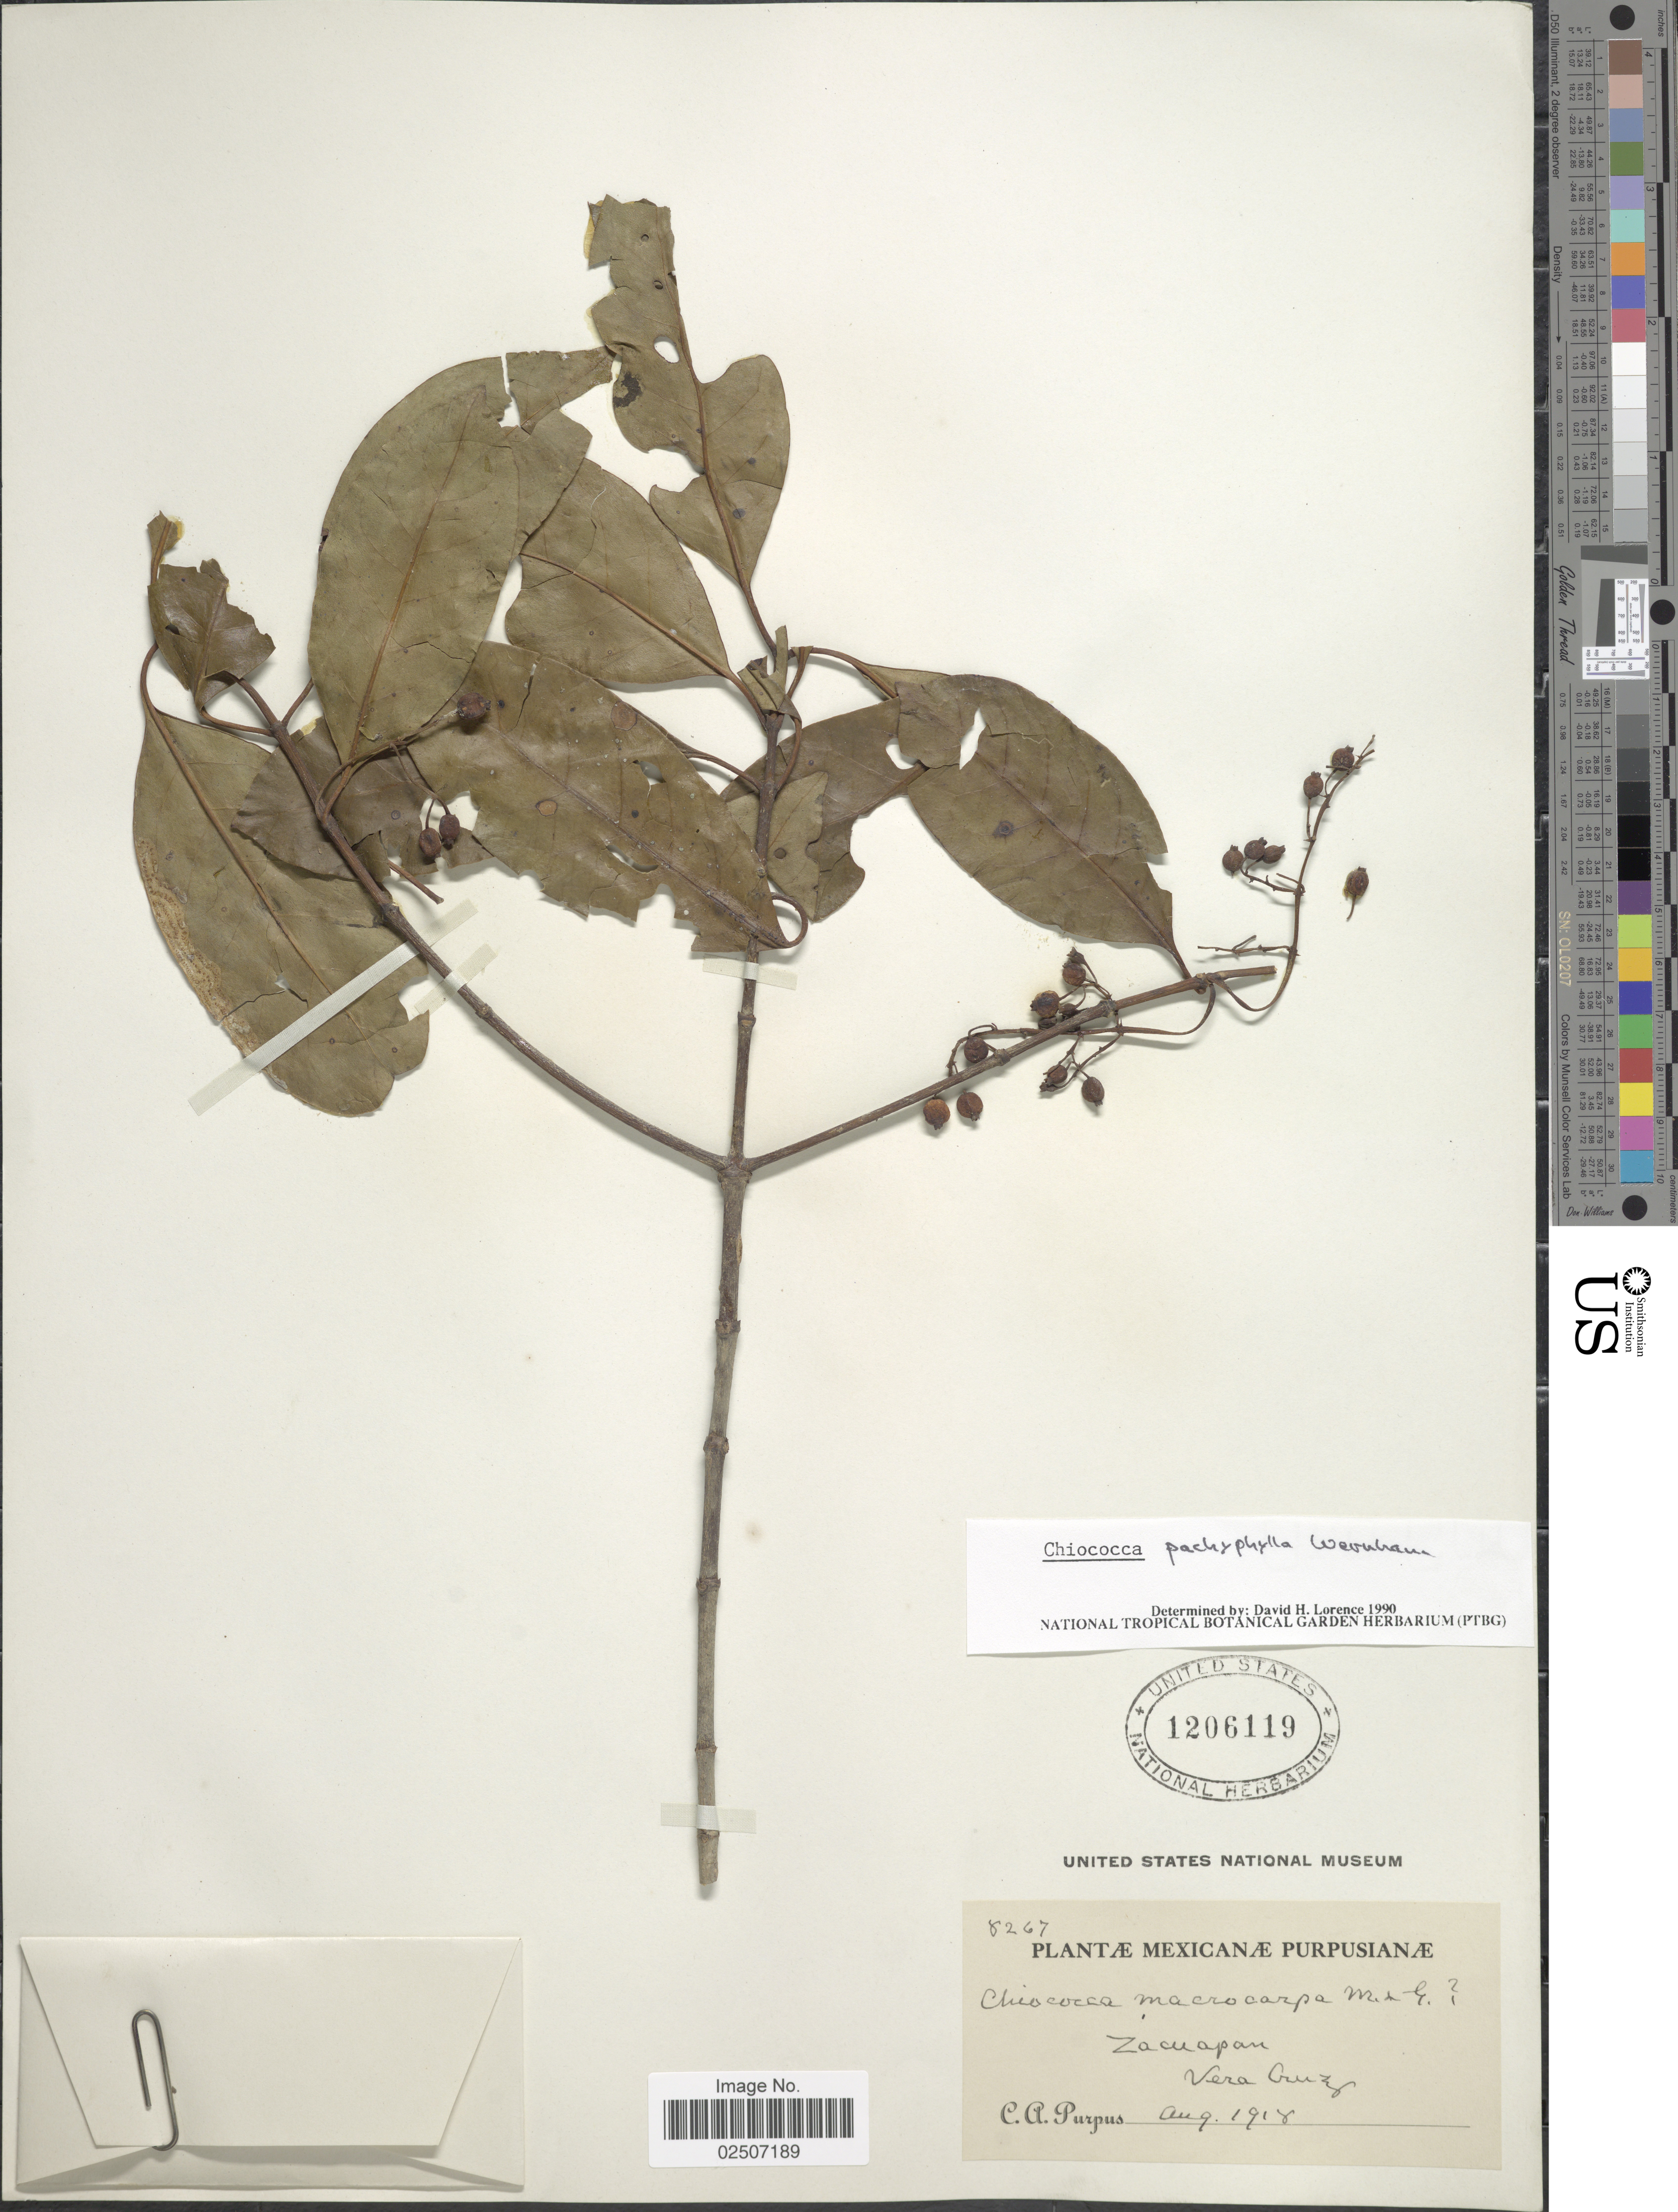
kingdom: Plantae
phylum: Tracheophyta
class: Magnoliopsida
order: Gentianales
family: Rubiaceae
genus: Chiococca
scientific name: Chiococca pachyphylla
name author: Wernham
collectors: C. A. Purpus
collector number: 8267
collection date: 1918-08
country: Mexico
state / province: Veracruz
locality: Zacuapan, Vera Cruz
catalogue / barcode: US 1206119